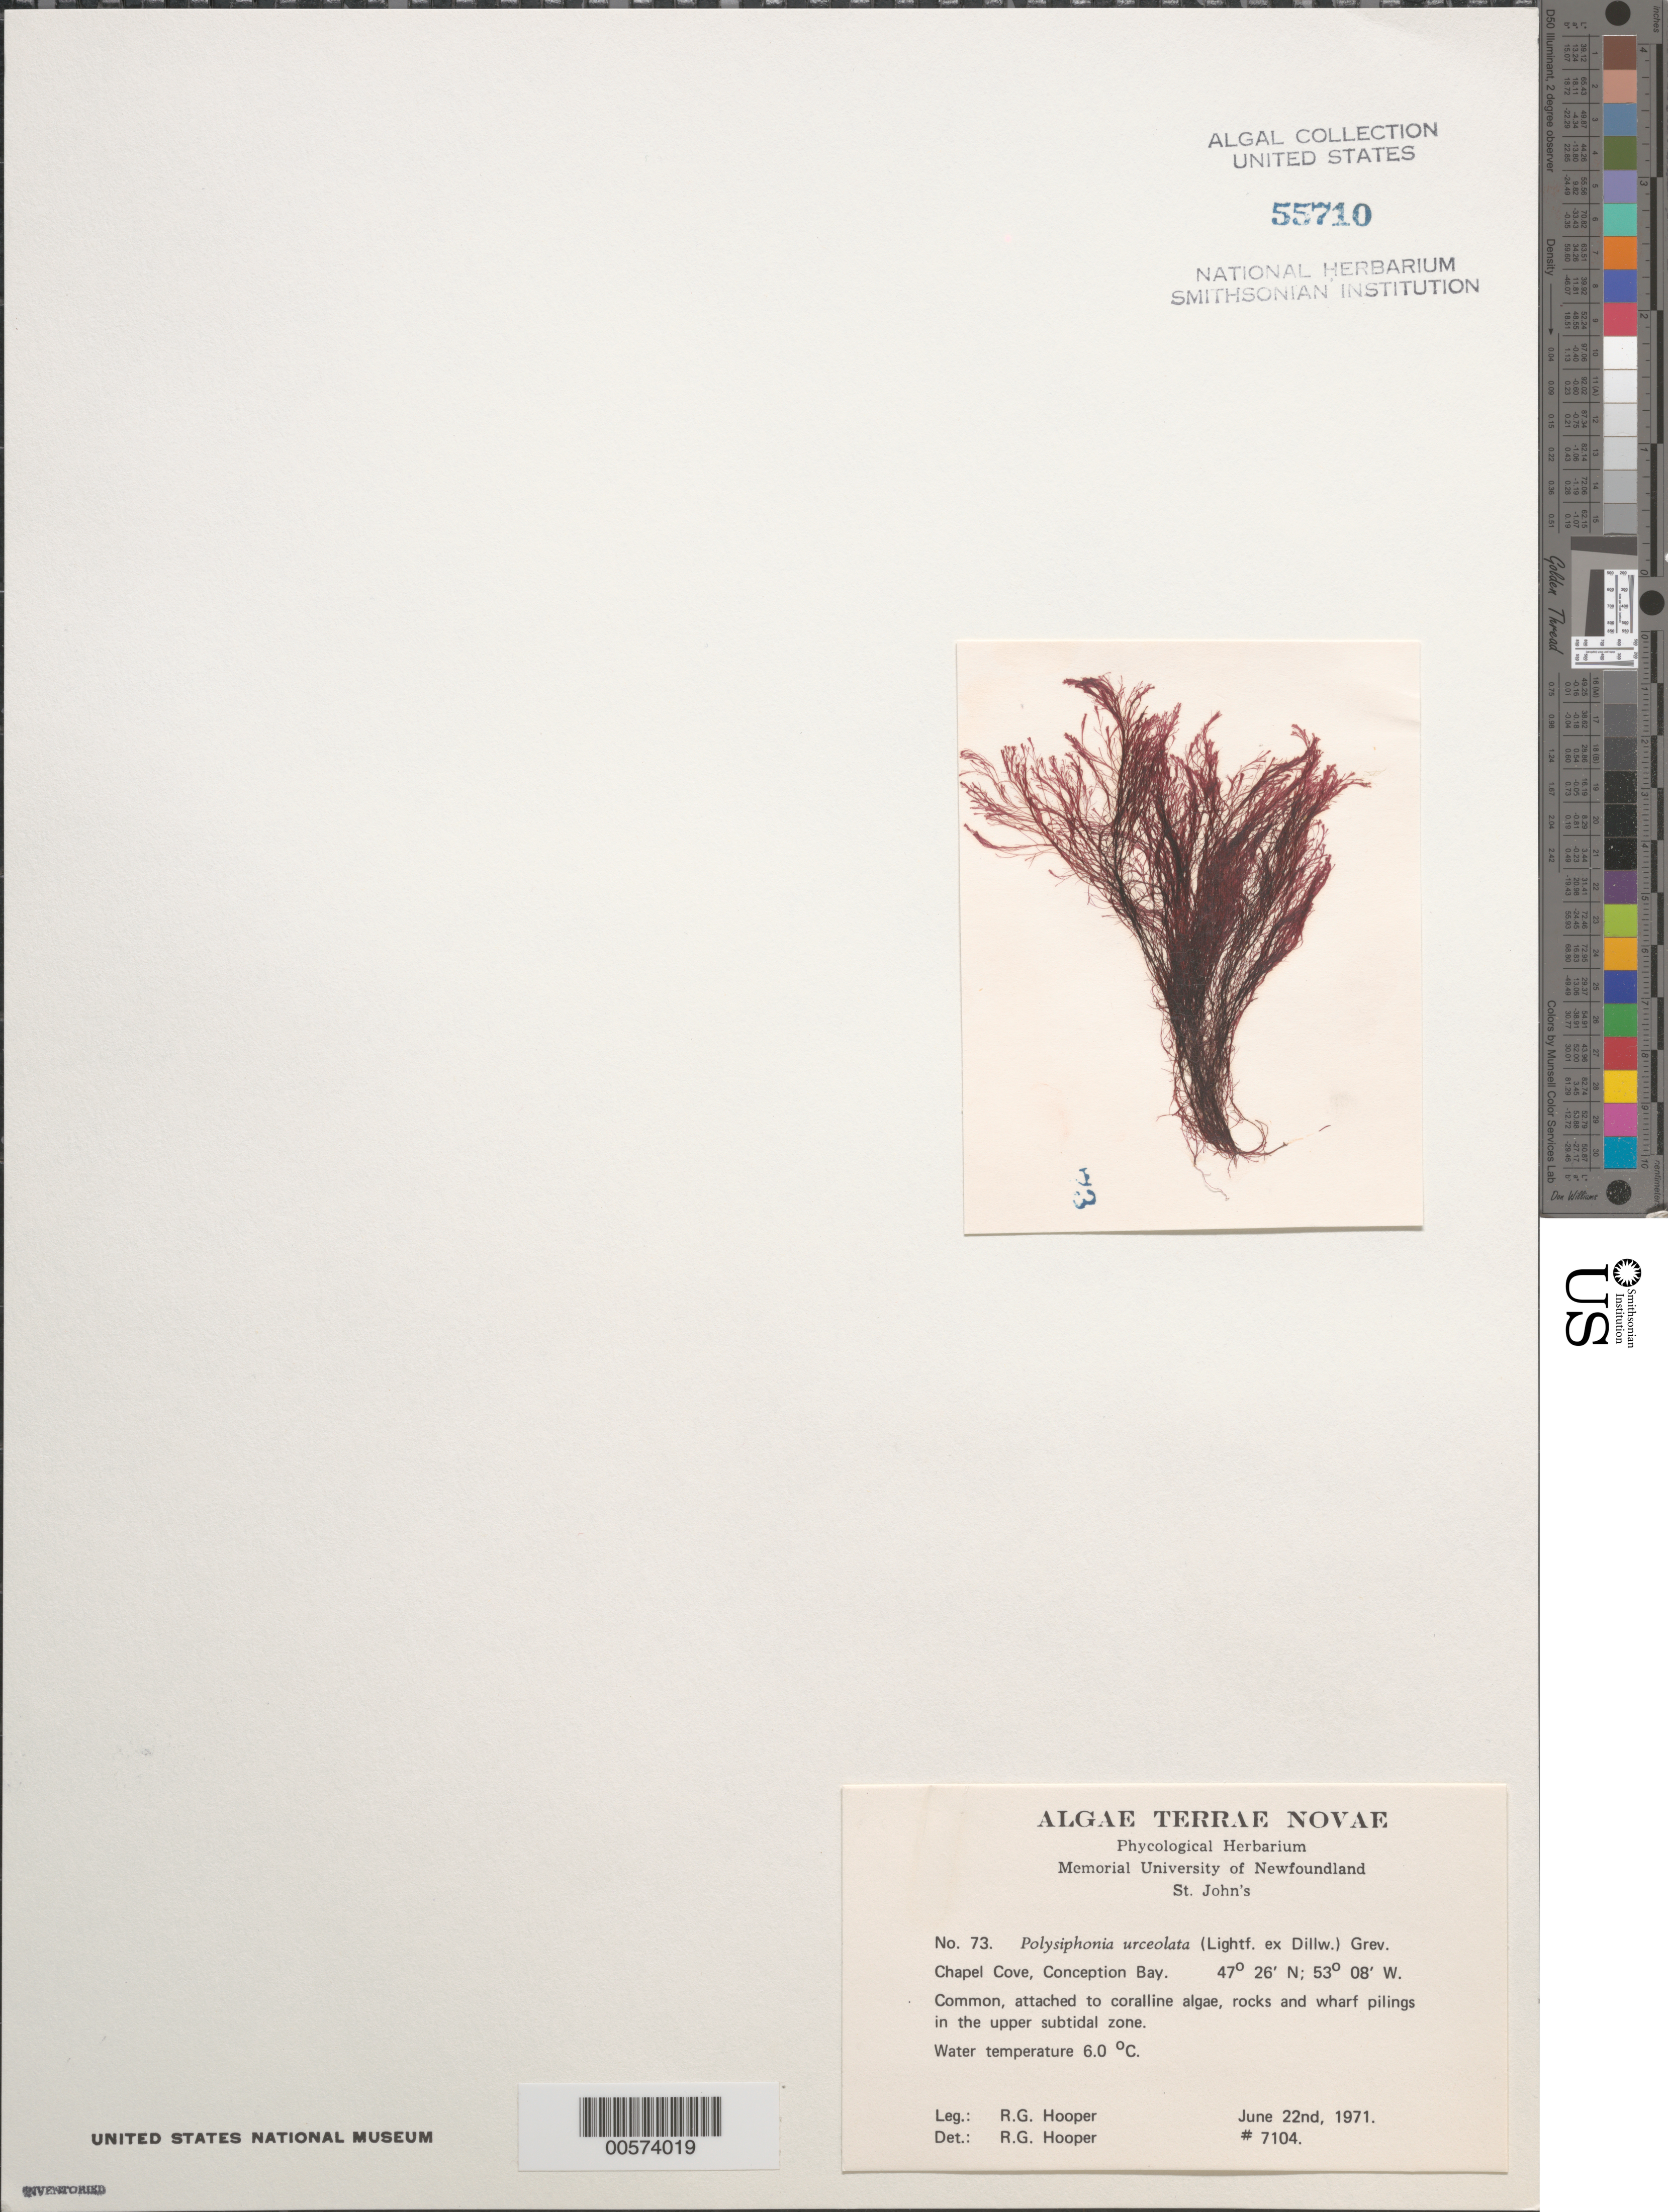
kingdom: Plantae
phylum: Rhodophyta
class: Florideophyceae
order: Ceramiales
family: Rhodomelaceae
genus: Polysiphonia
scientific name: Polysiphonia urceolata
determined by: Hooper, R. G.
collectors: R. G. Hooper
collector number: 7104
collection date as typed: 22 Jun 1971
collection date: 1971-06-22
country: Canada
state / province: Newfoundland and Labrador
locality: Chapel Cove, Conception Bay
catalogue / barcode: US 55710